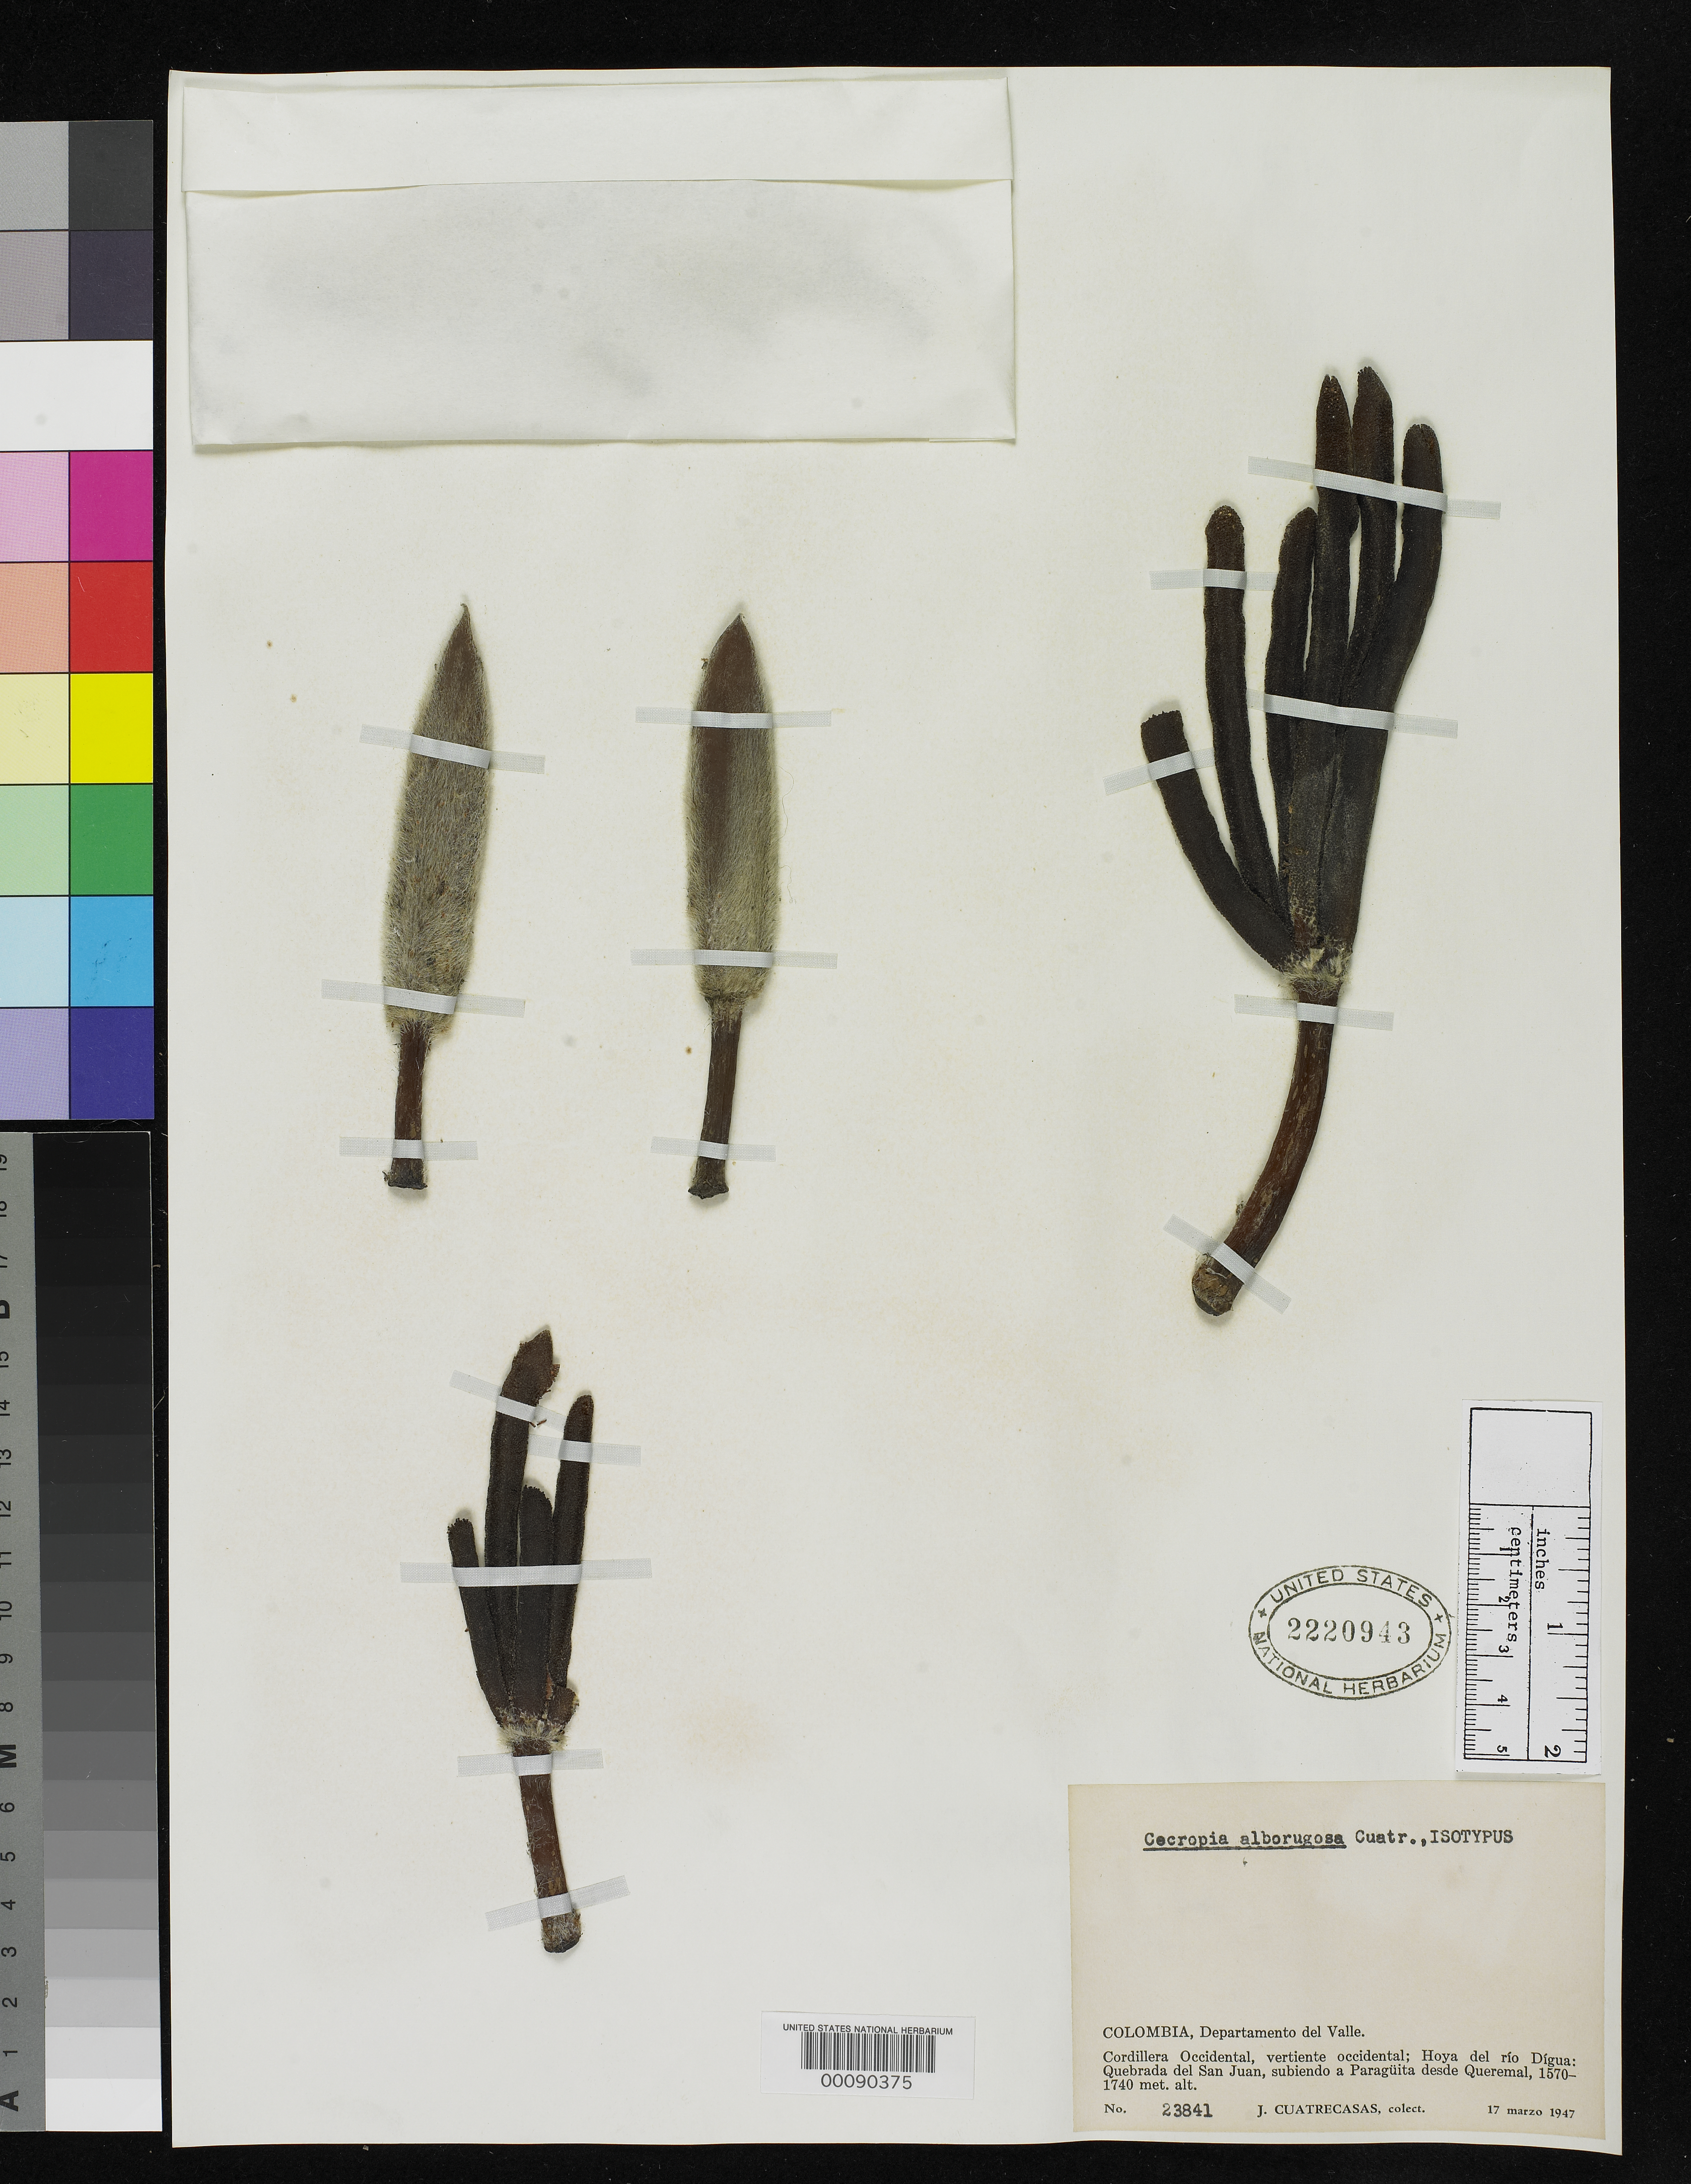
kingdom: Plantae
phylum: Tracheophyta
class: Magnoliopsida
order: Rosales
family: Urticaceae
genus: Cecropia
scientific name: Cecropia alborugosa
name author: Cuatrec.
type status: Isotype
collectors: J. Cuatrecasas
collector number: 23841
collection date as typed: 17 Mar 1947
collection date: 1947-03-17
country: Colombia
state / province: Valle del Cauca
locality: Hoya del Rio Digua, Quebrada del San Juan.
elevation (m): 1570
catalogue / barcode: US 2220943